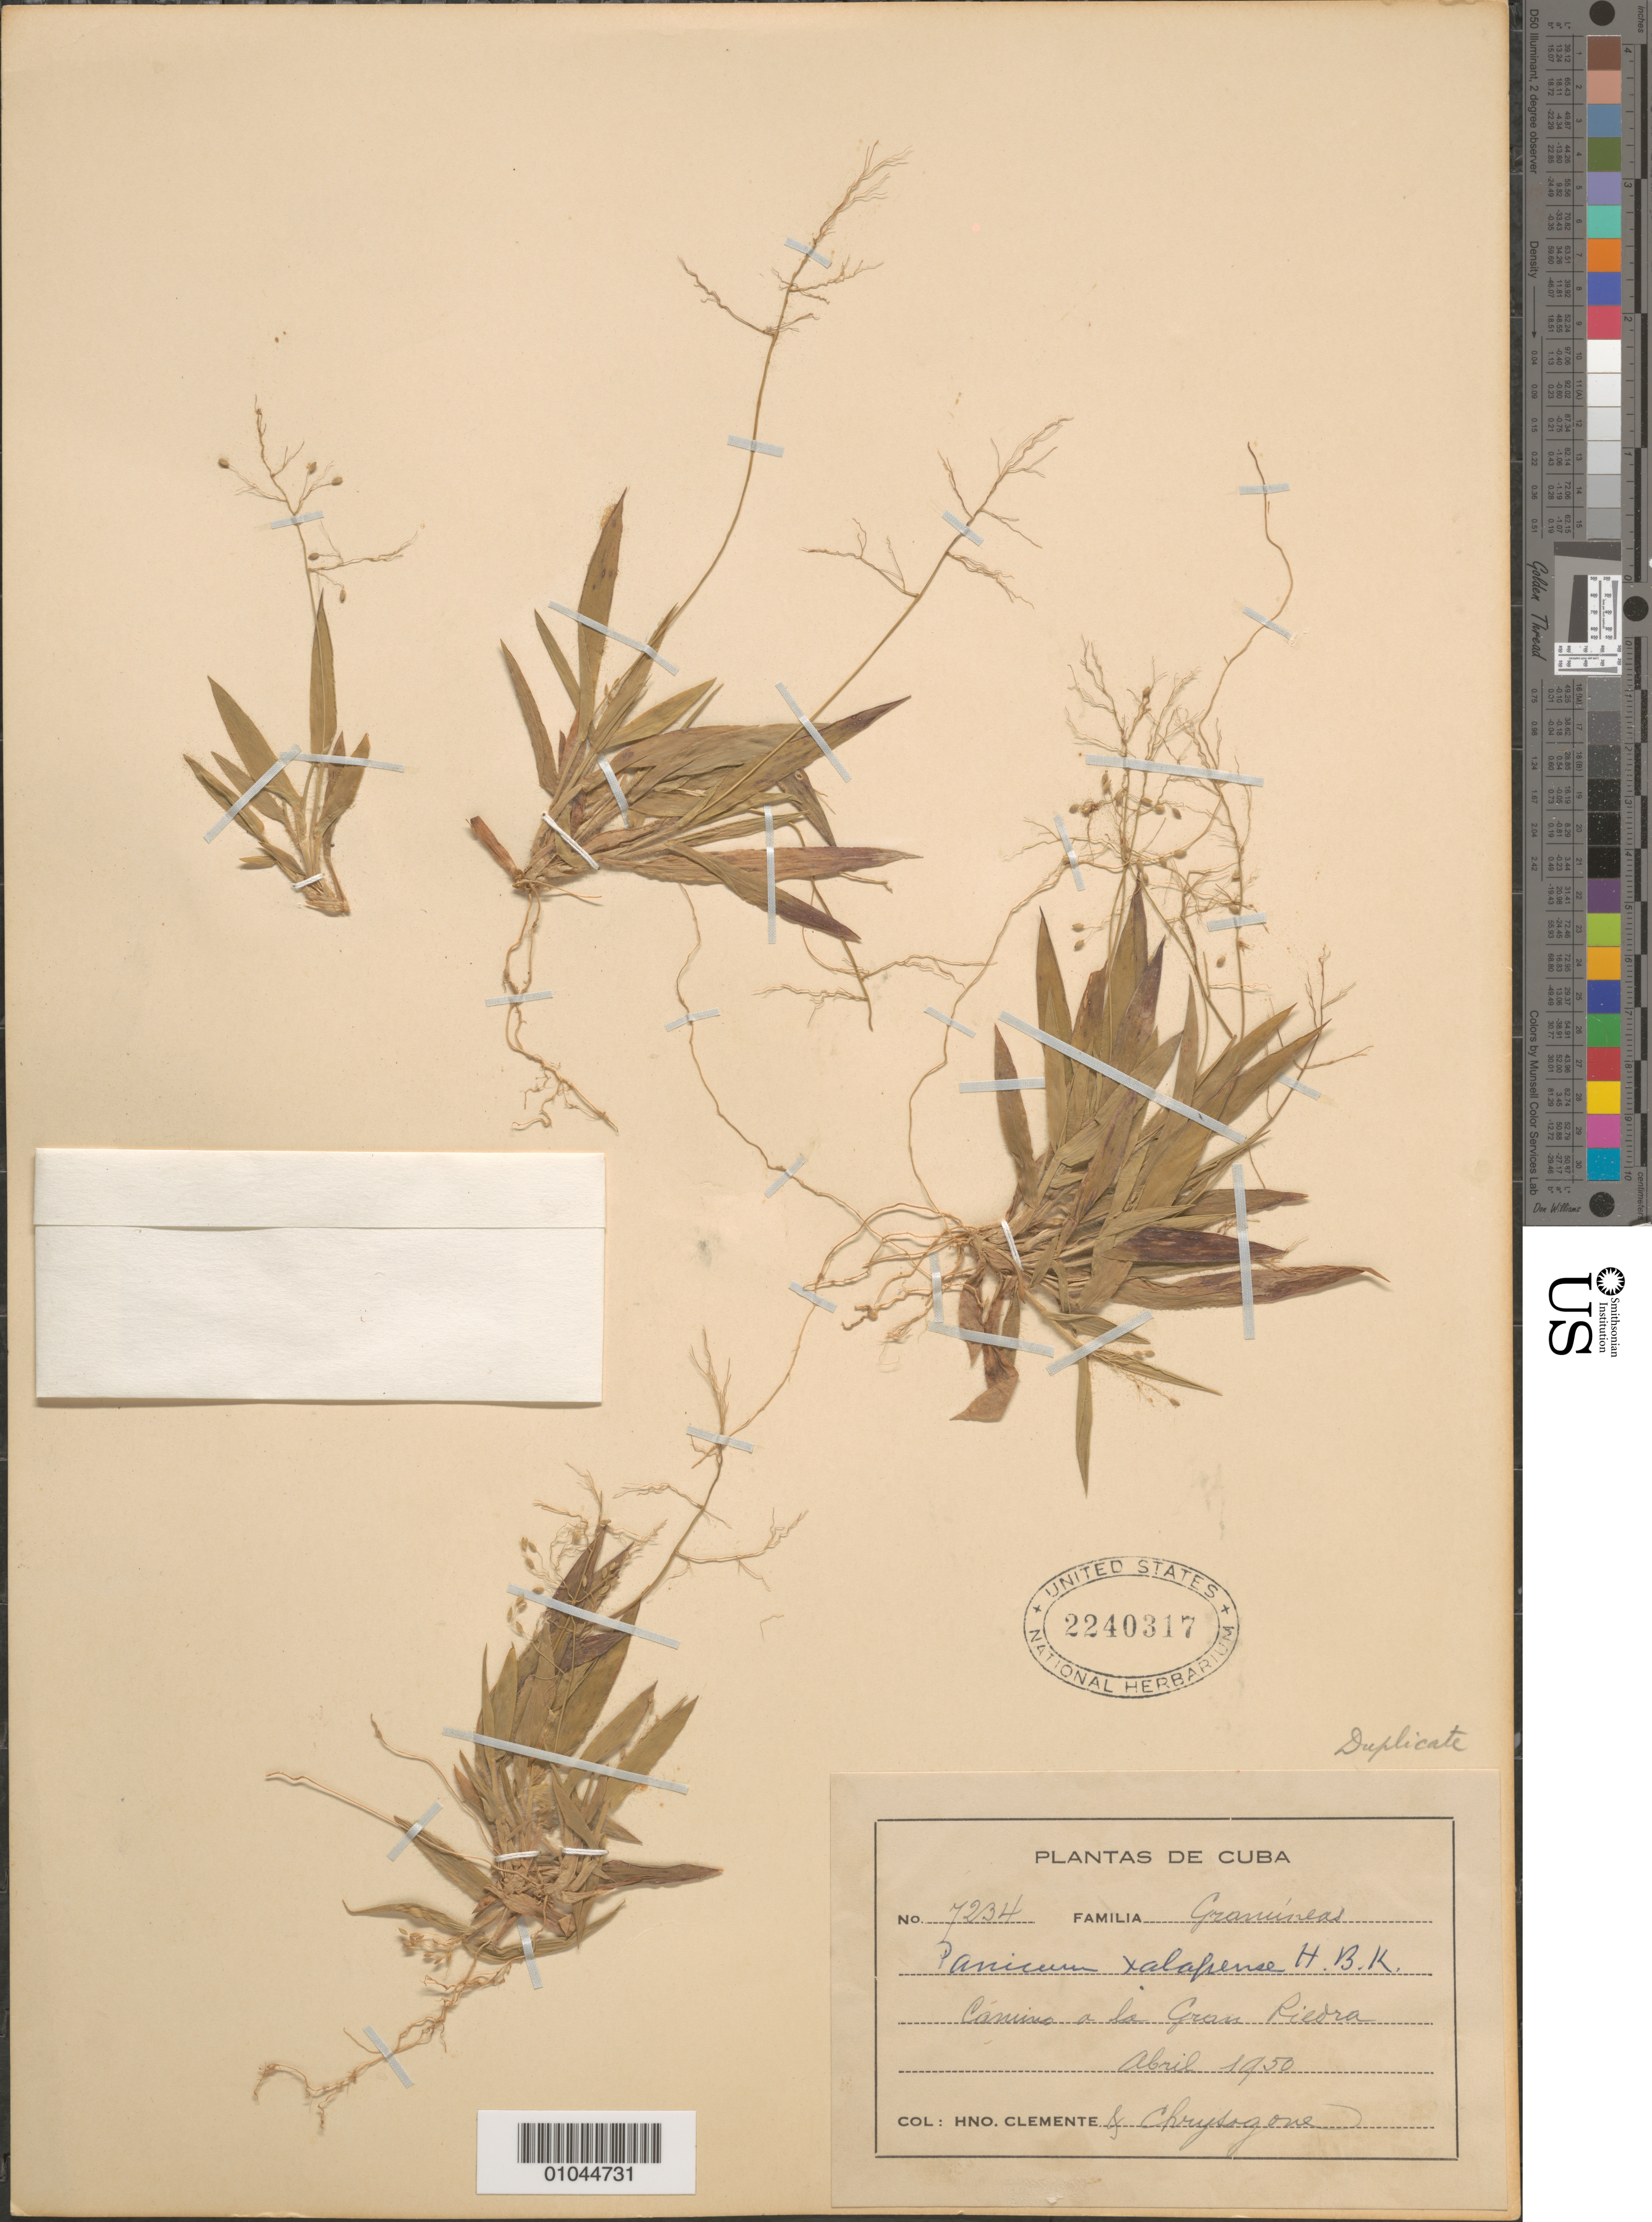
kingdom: Plantae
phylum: Tracheophyta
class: Liliopsida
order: Poales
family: Poaceae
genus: Panicum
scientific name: Panicum xalapense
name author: Kunth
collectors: Bro. Clemente & B. Chrysogone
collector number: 7234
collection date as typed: Apr 1950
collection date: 1950-04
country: Cuba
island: Cuba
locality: Camino a la Gran Piedra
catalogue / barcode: US 2240317